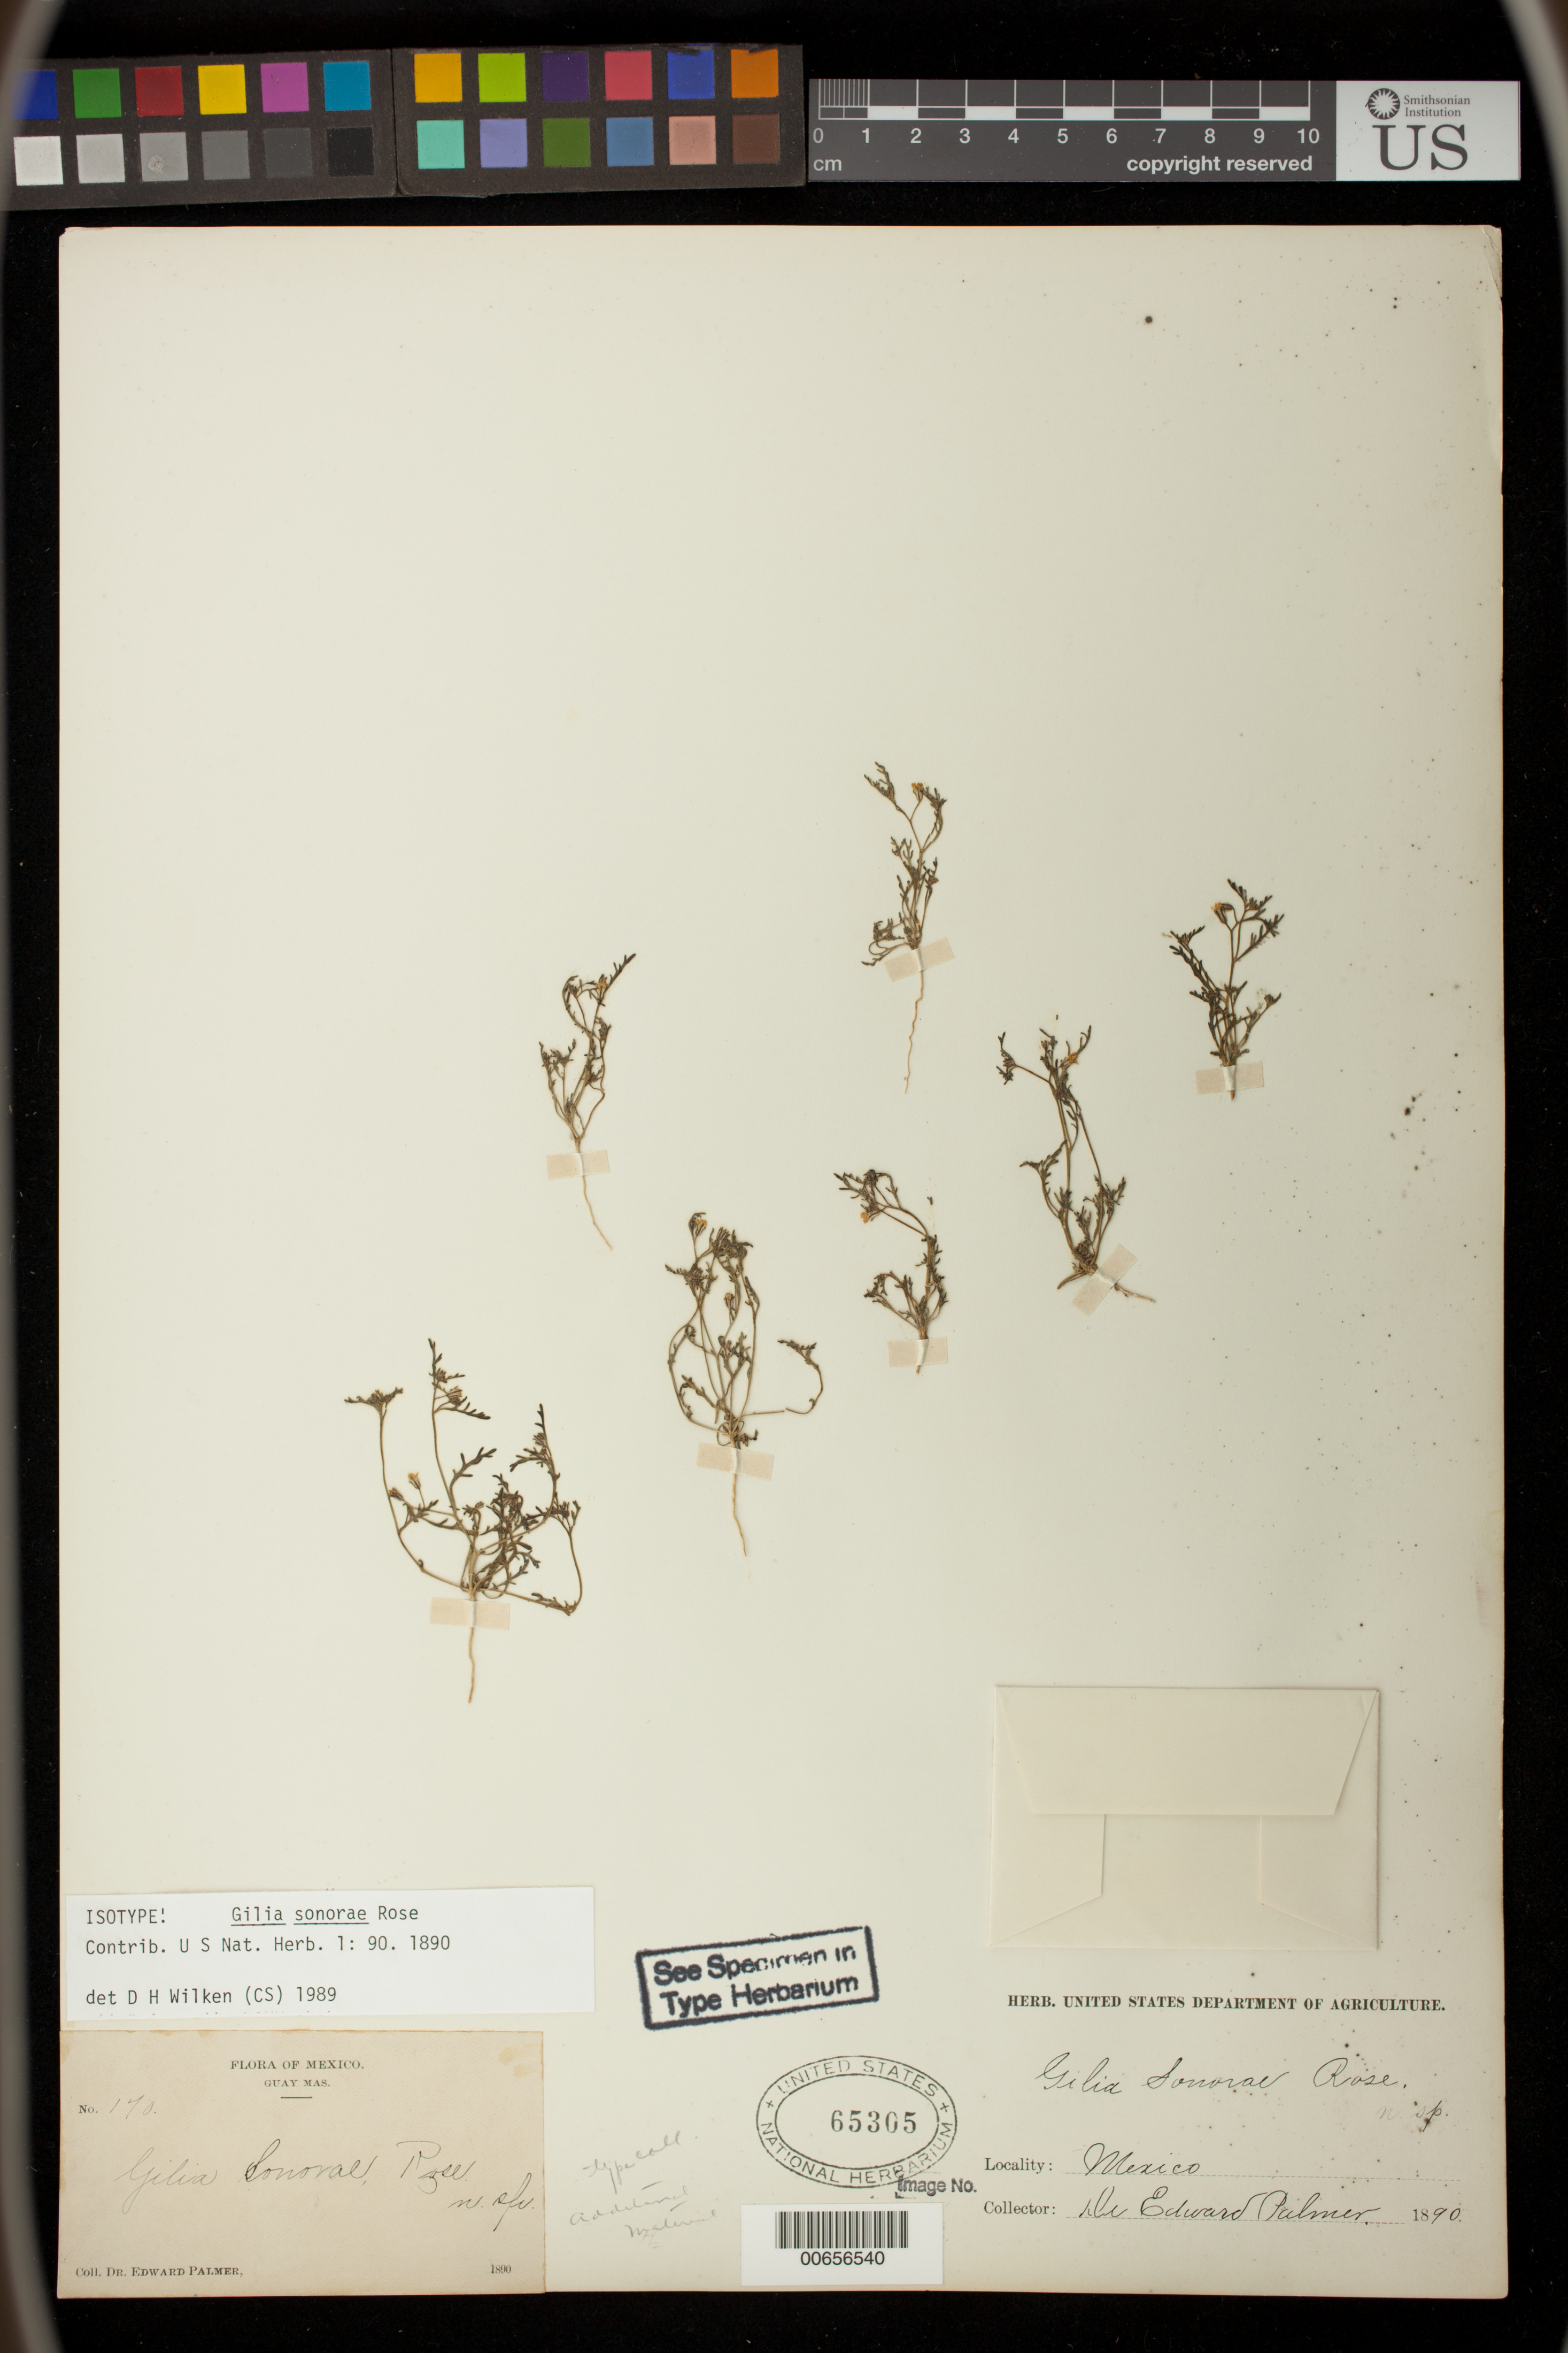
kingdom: Plantae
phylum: Tracheophyta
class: Magnoliopsida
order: Ericales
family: Polemoniaceae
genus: Gilia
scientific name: Gilia sonorae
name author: Rose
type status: Isotype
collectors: E. Palmer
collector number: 170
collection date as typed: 1890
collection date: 1890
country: Mexico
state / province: Sonora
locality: Guaymas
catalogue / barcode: US 65305